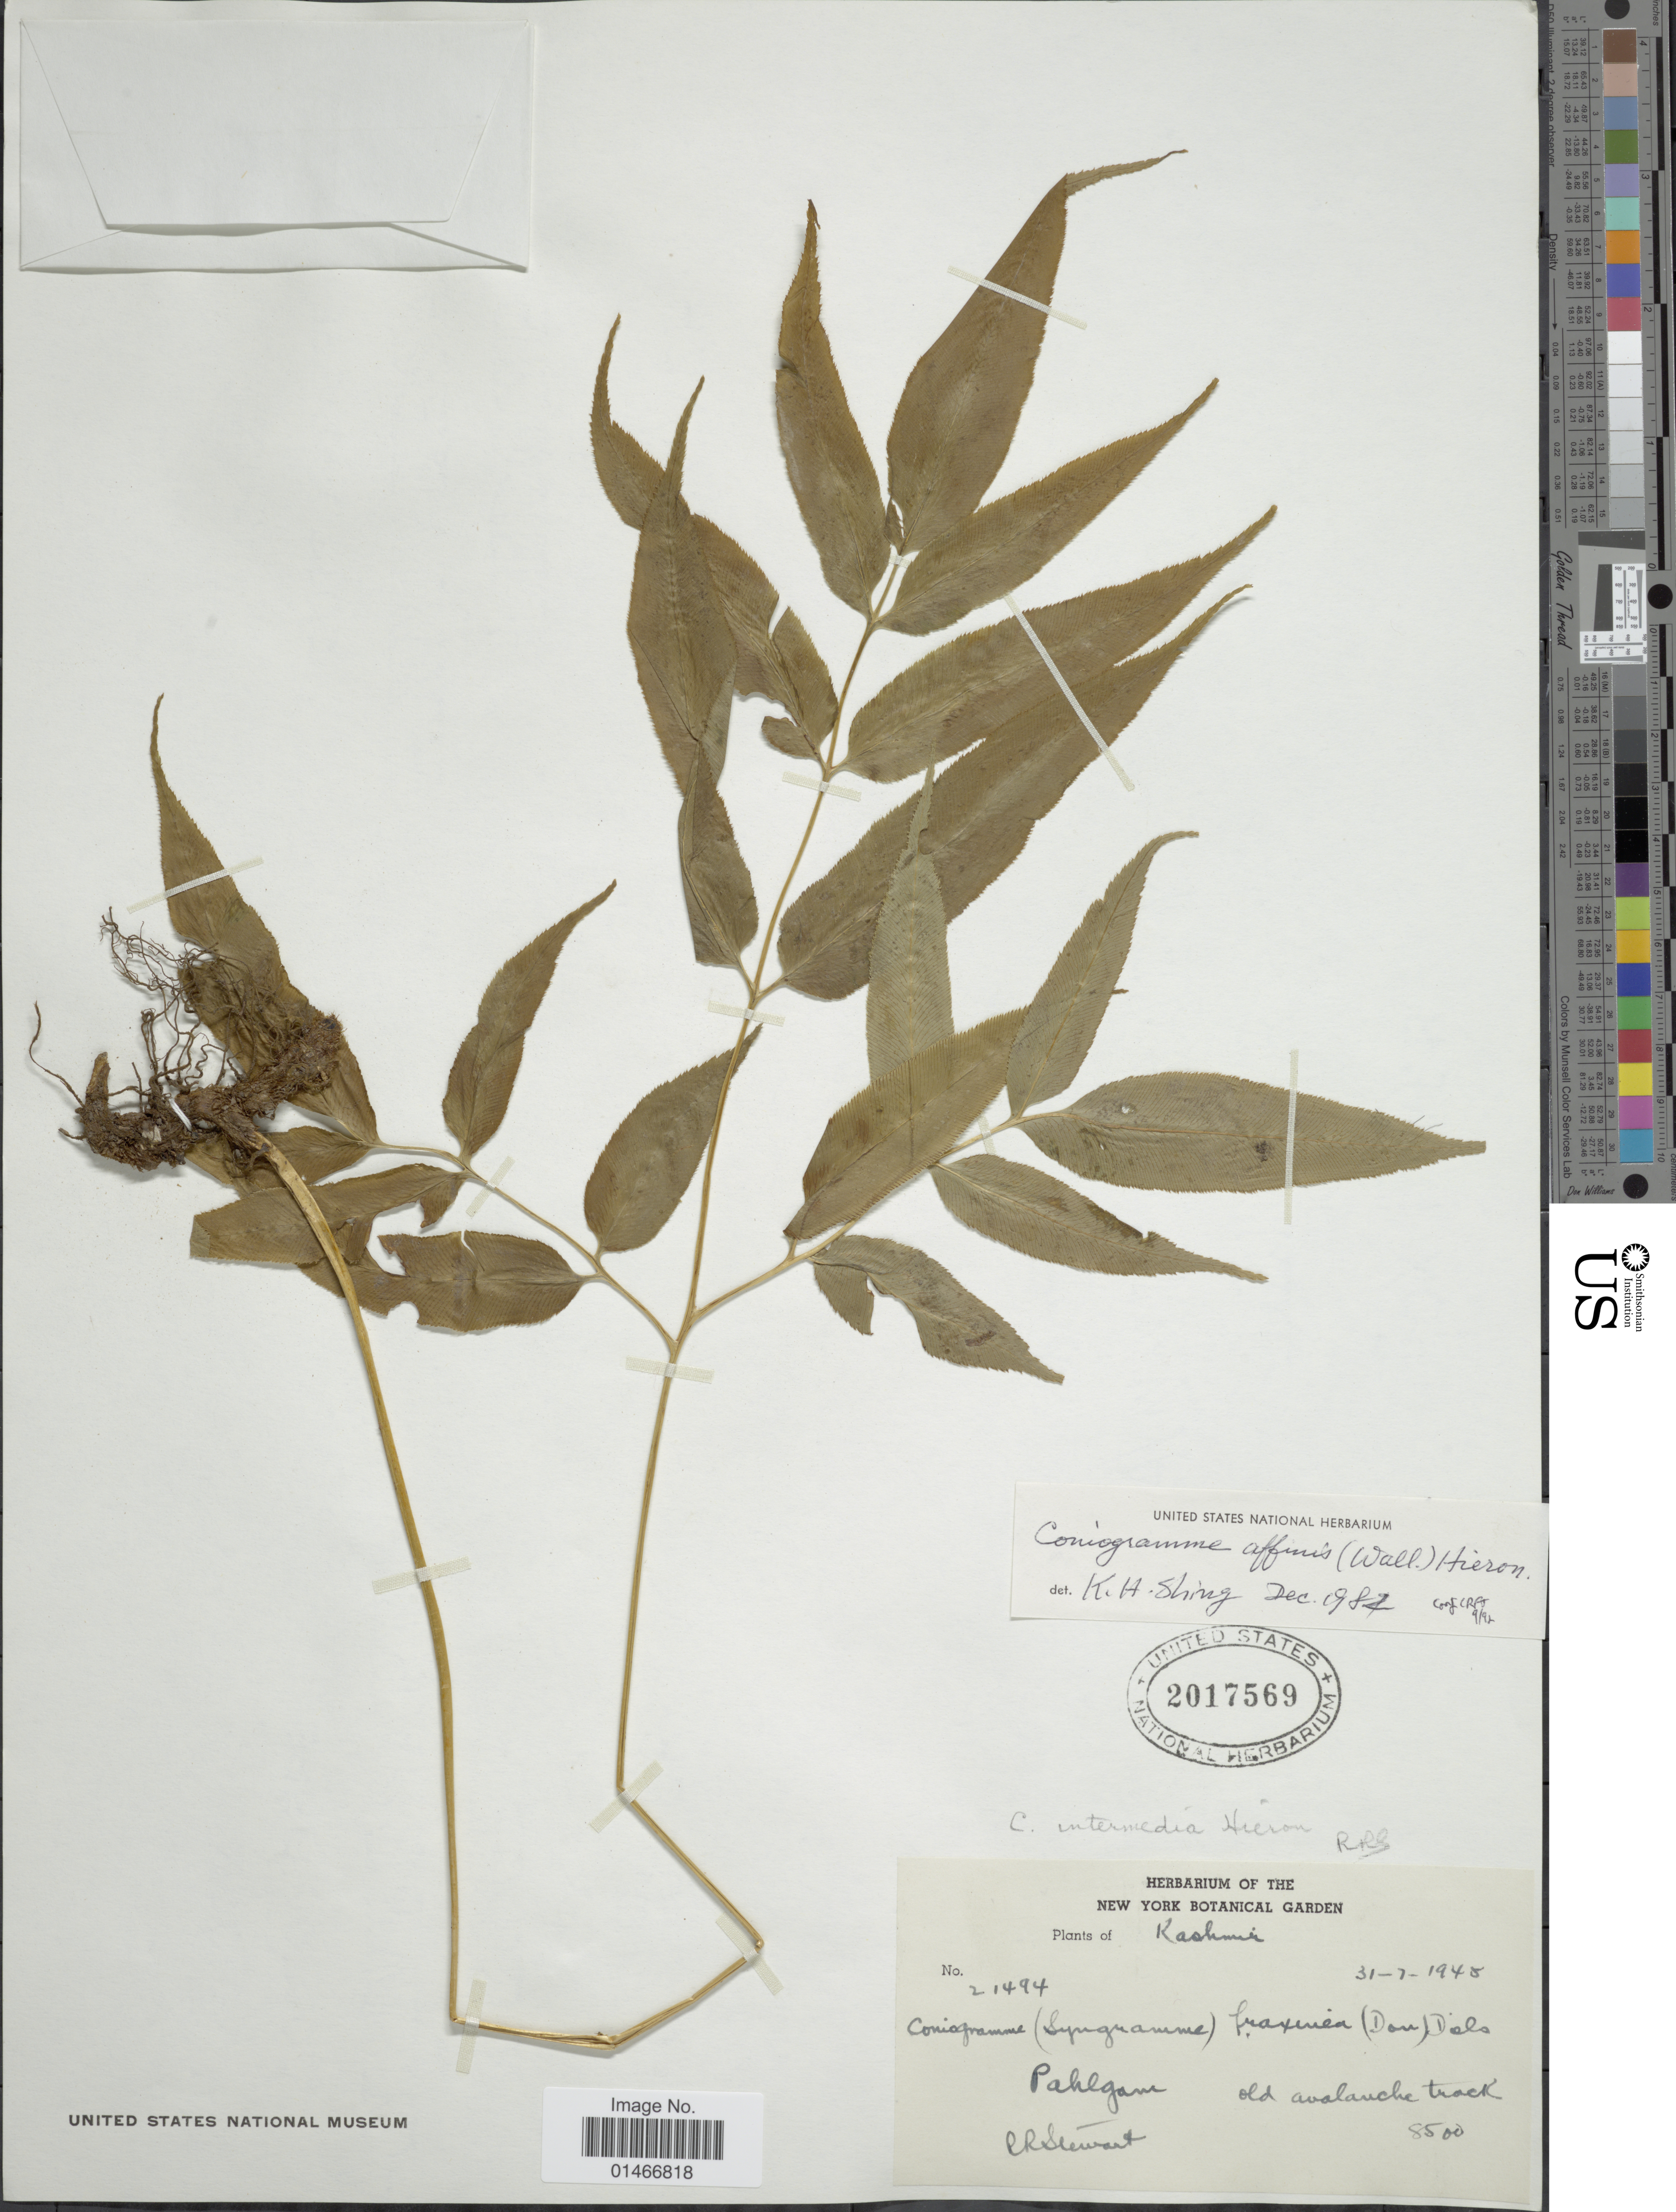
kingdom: Plantae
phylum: Tracheophyta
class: Polypodiopsida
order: Polypodiales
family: Pteridaceae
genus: Coniogramme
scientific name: Coniogramme affinis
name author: Hieron.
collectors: R. R. Stewart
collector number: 21494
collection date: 1945-07-31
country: India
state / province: Jammu and Kashmir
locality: Kashmir. Pahlgam. Old avalauche track.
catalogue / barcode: US 2017569